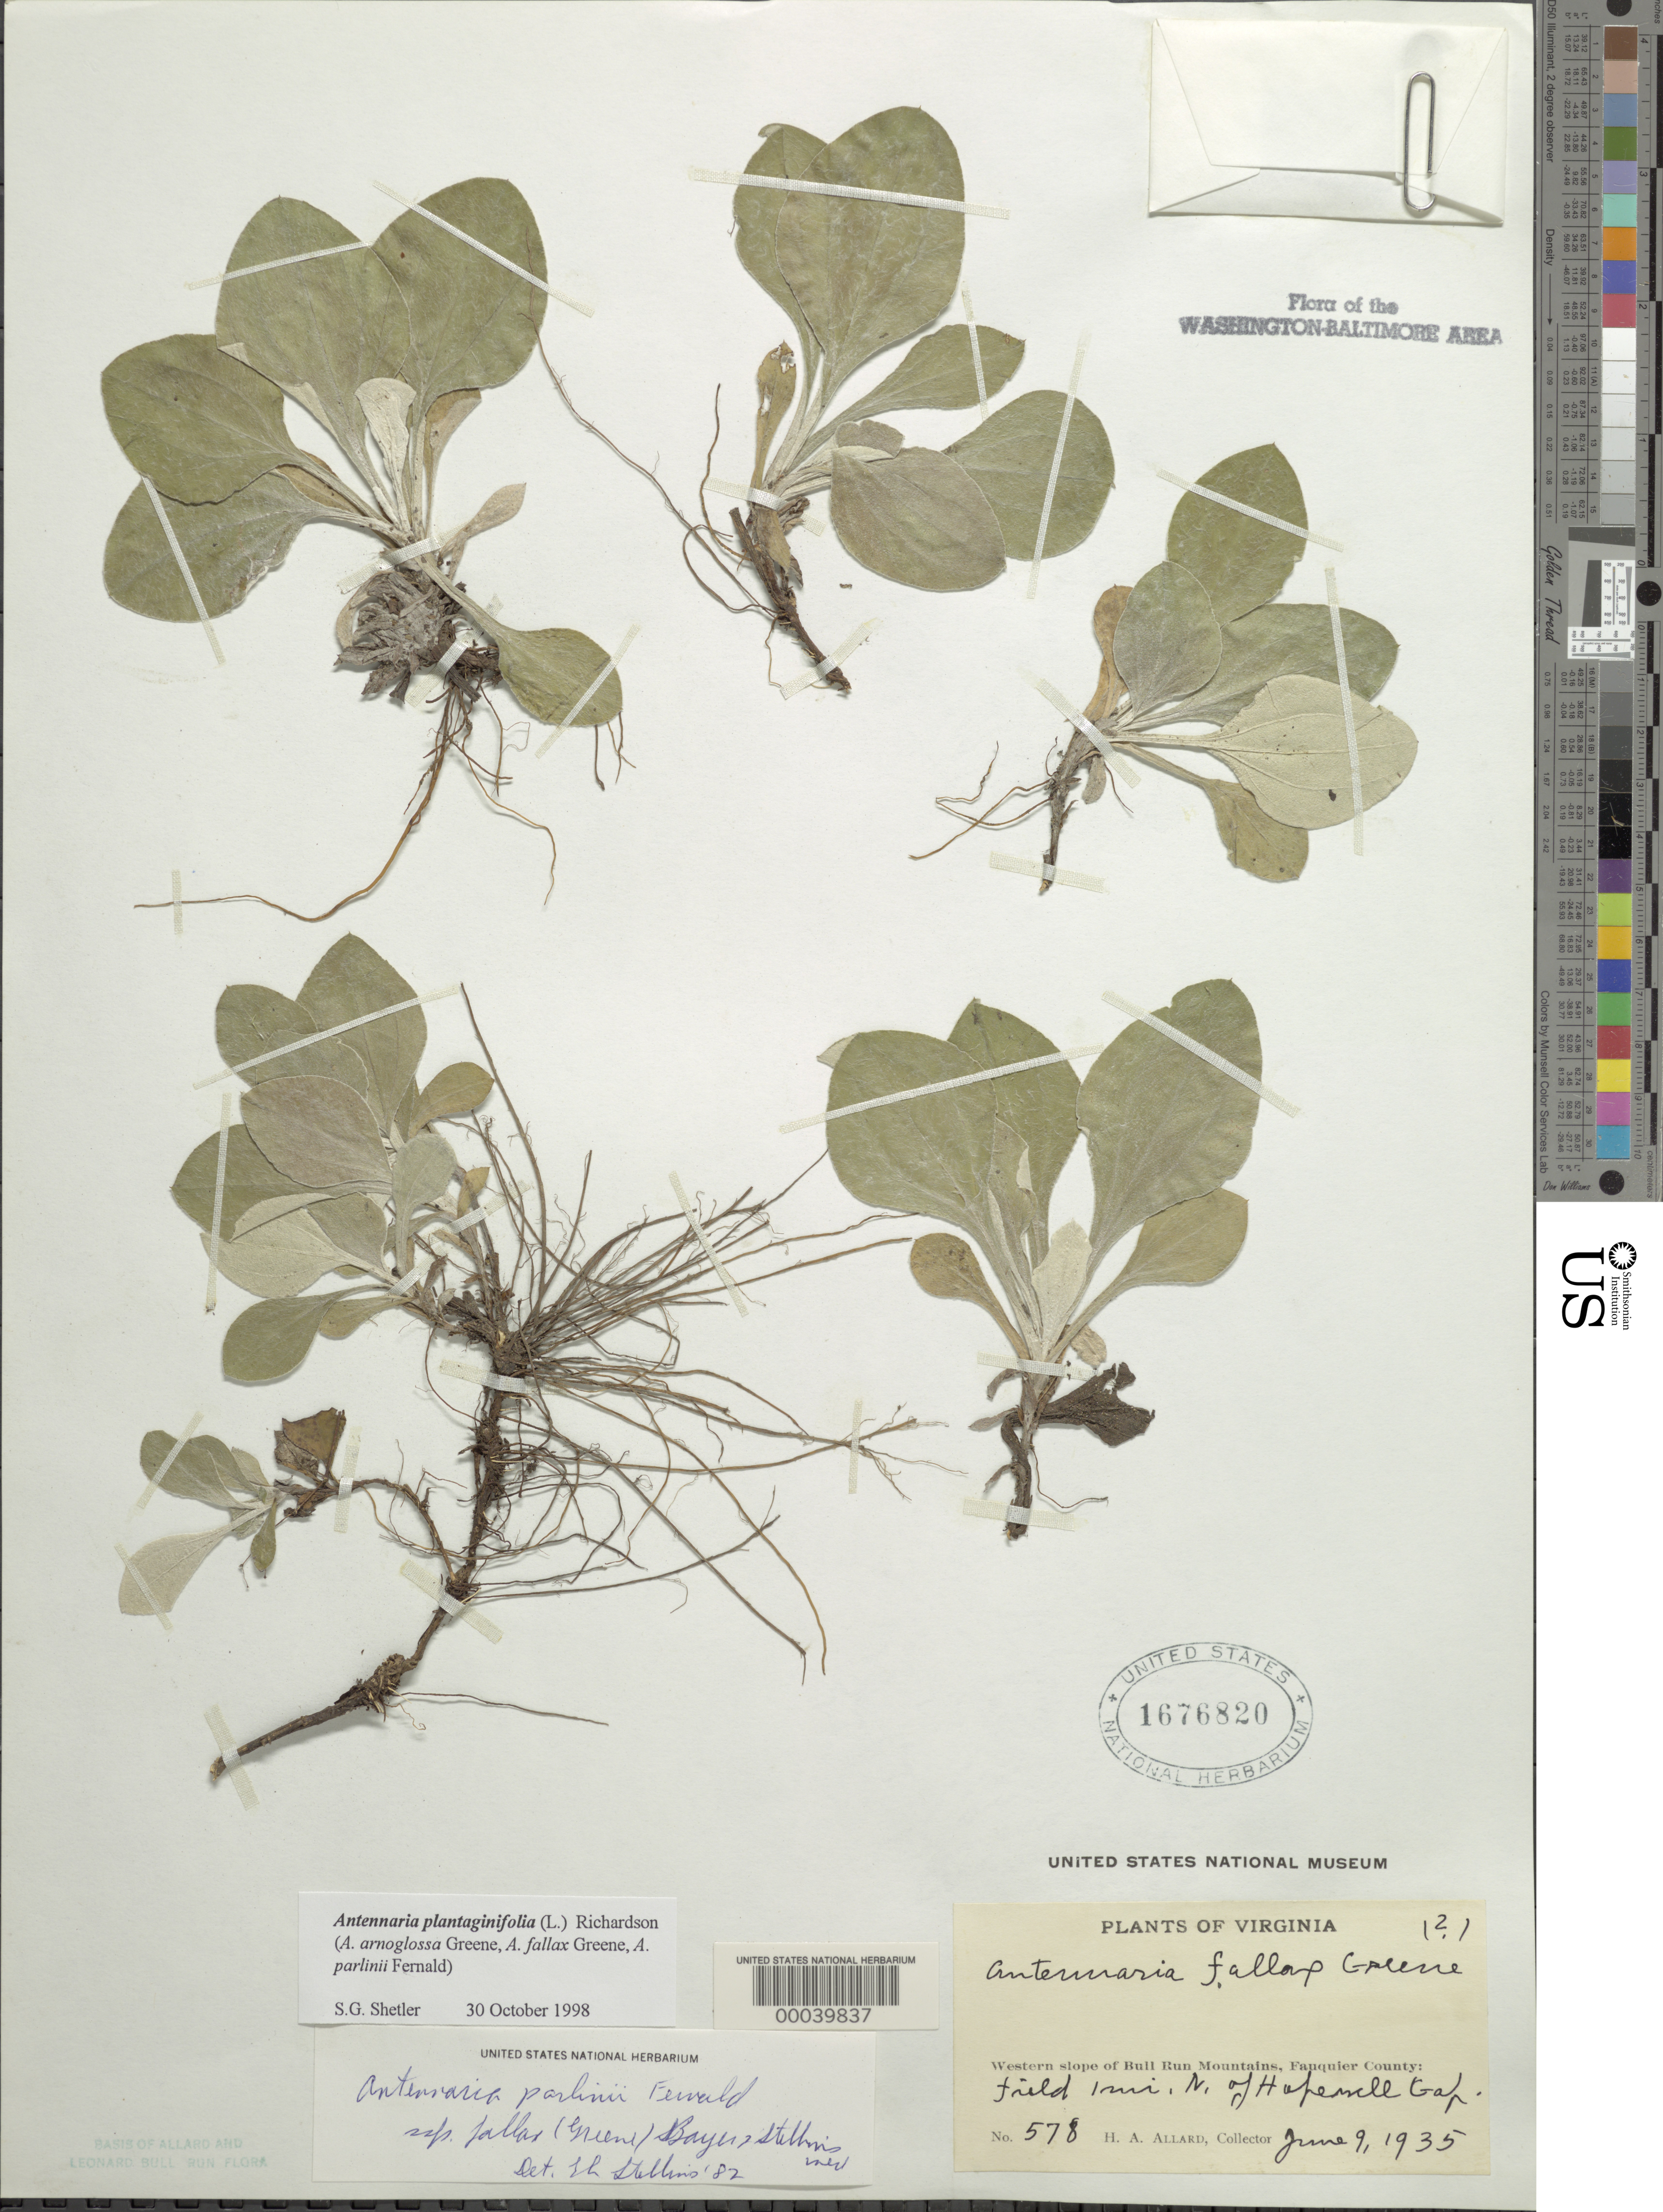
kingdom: Plantae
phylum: Tracheophyta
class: Magnoliopsida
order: Asterales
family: Asteraceae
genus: Antennaria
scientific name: Antennaria plantaginifolia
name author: (L.) Richardson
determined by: Stebbins, G. L.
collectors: H. A. Allard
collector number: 578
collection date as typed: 09 Jun 1935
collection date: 1935-06-09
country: United States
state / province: Virginia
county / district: Fauquier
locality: North of Hopewell Gap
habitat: Field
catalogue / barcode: US 1676820